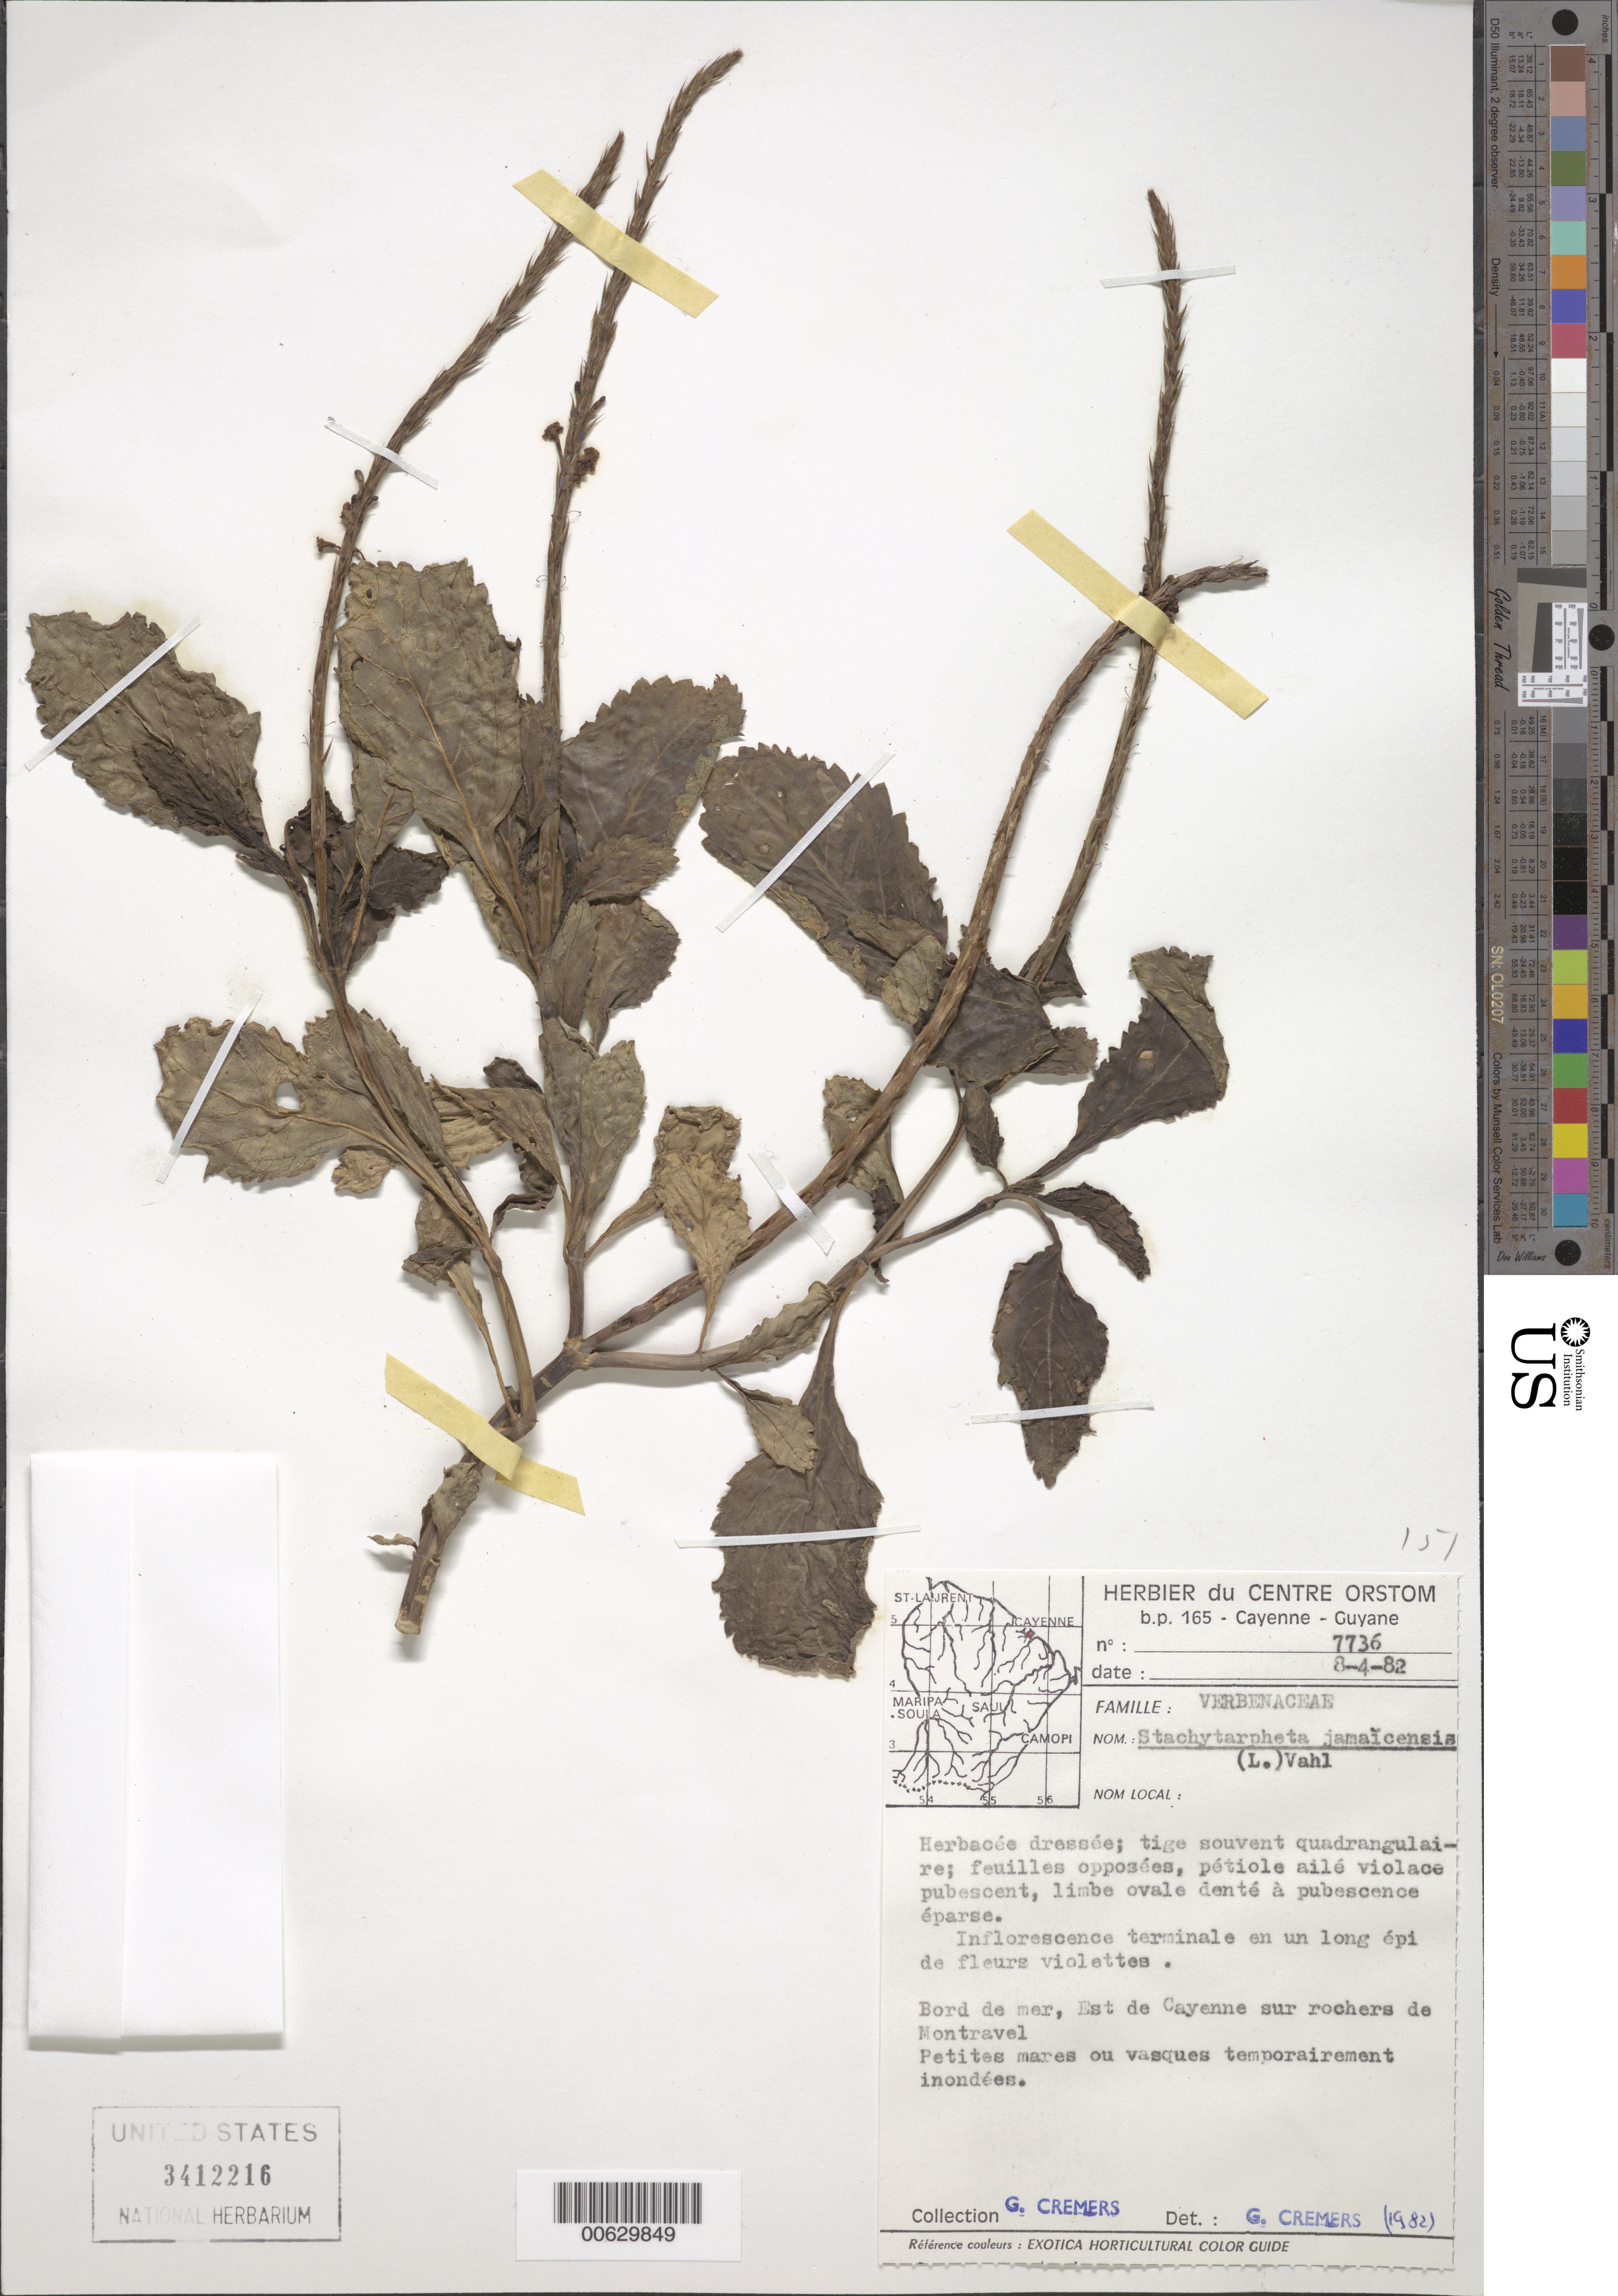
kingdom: Plantae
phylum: Tracheophyta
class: Magnoliopsida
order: Lamiales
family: Verbenaceae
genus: Stachytarpheta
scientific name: Stachytarpheta jamaicensis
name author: (L.) Vahl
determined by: Cremers, Georges A.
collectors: G. Cremers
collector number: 7736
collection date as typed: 8-Apr-82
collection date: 1982-04-08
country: French Guiana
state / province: Cayenne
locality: Cayenne, Est de, sur les rochers de Montravel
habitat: Bord de mer, sur rochers; petites mares ou vasques temporairement inondees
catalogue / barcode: US 3412216